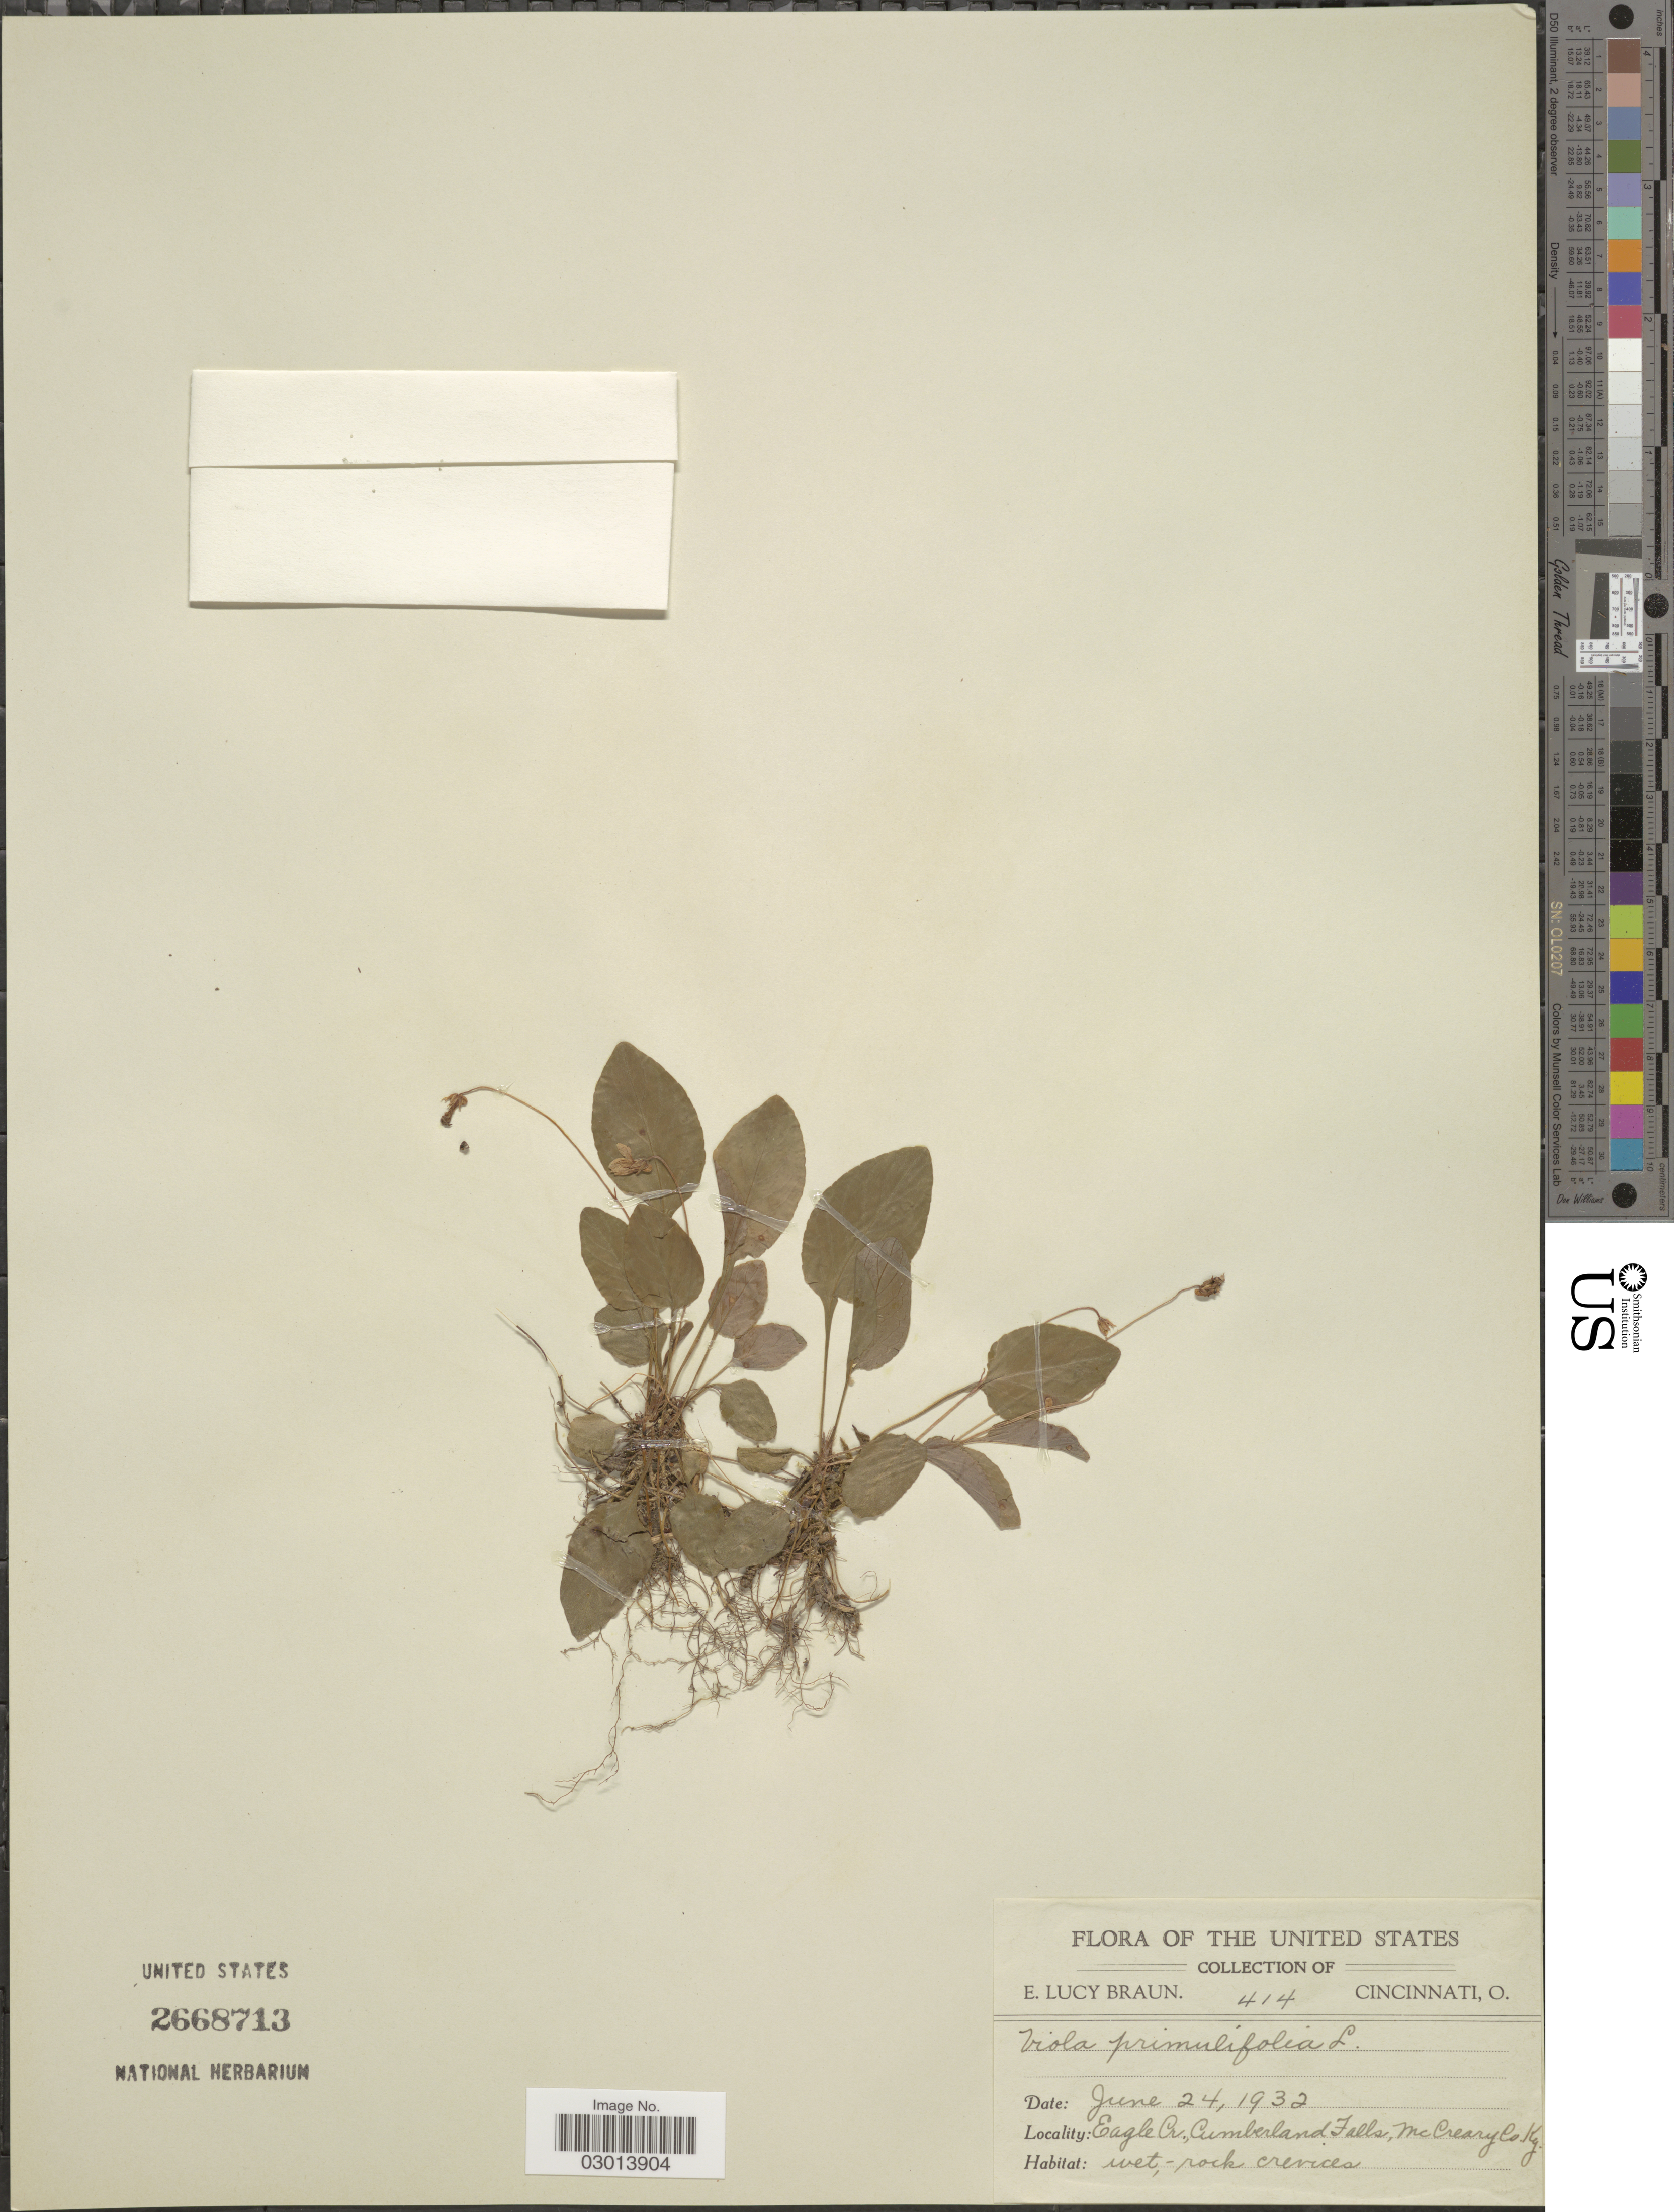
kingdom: Plantae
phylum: Tracheophyta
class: Magnoliopsida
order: Malpighiales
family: Violaceae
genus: Viola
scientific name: Viola primulifolia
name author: L.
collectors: E. L. Braun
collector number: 414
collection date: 1932-06-24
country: United States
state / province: Kentucky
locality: Eagle Cr., Cumberland Falls, McCreary Co.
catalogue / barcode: US 2668713